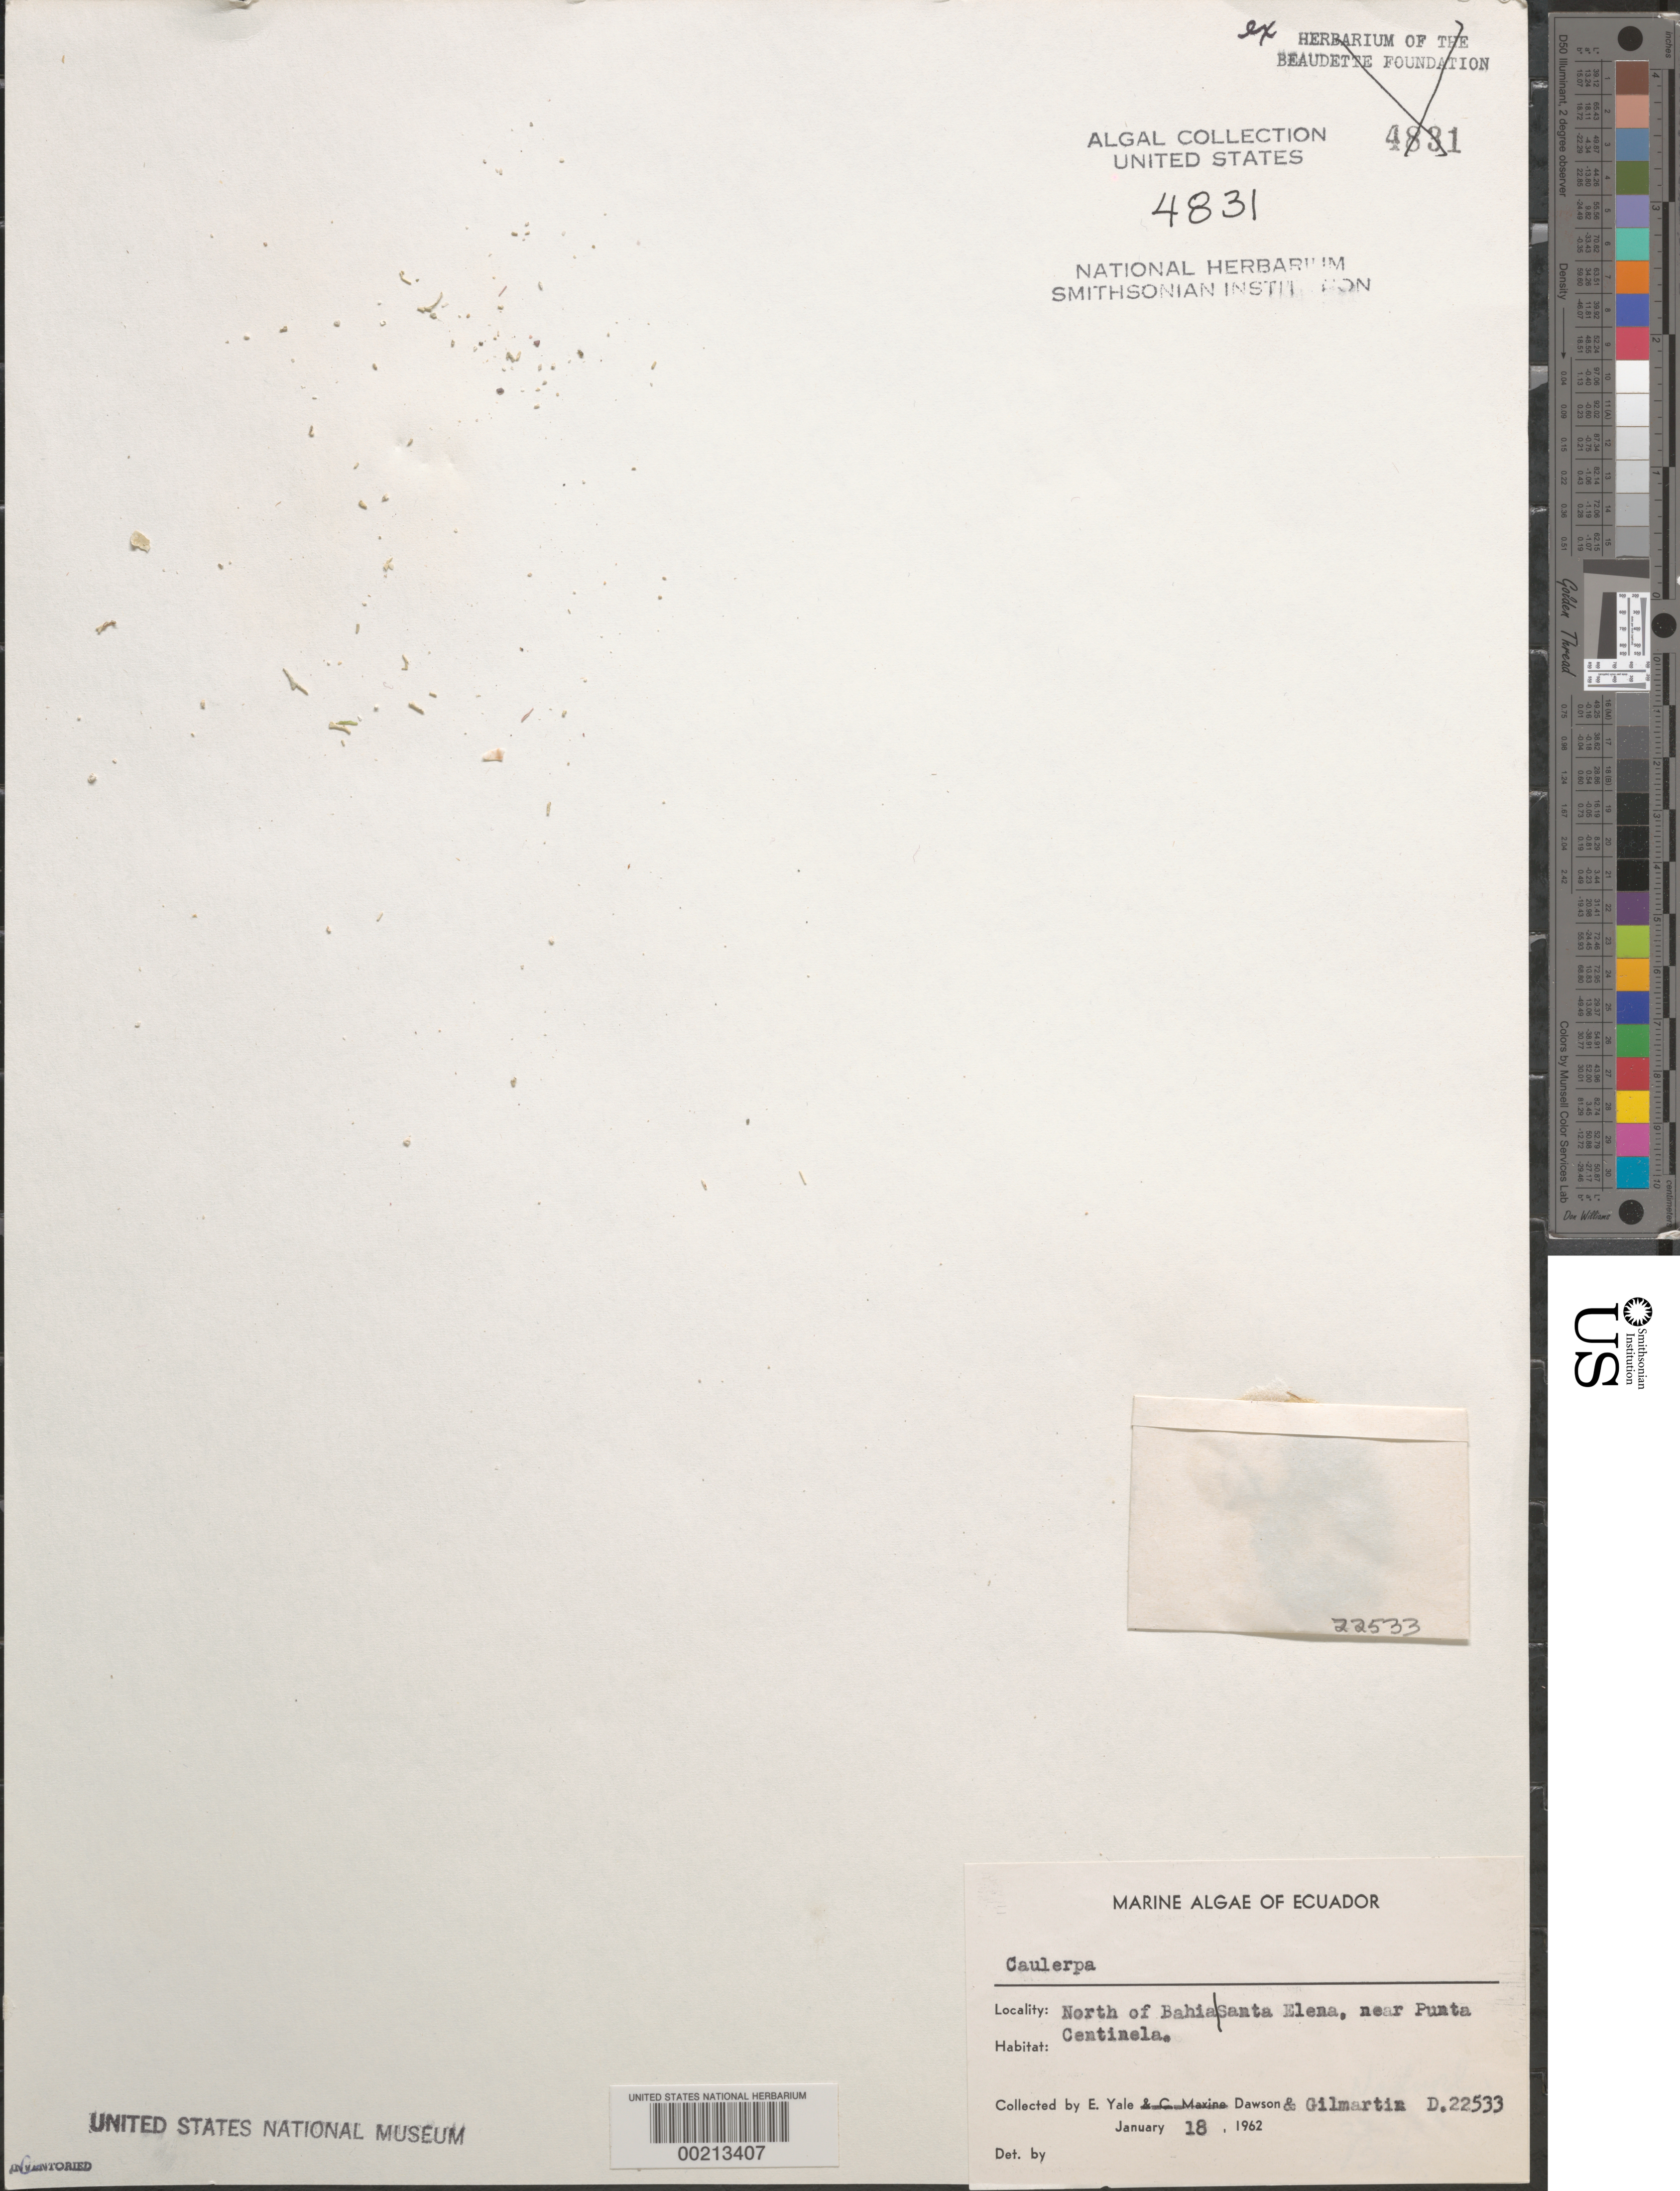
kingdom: Plantae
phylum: Chlorophyta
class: Ulvophyceae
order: Bryopsidales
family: Caulerpaceae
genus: Caulerpa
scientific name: Caulerpa sp.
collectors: E. Y. Dawson & M. Gilmartin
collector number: EYD 22533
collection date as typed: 18 Jan 1962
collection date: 1962-01-18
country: Ecuador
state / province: Guayas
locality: North of Bahia Santa Elena near Punta Santa Elena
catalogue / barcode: US 4831